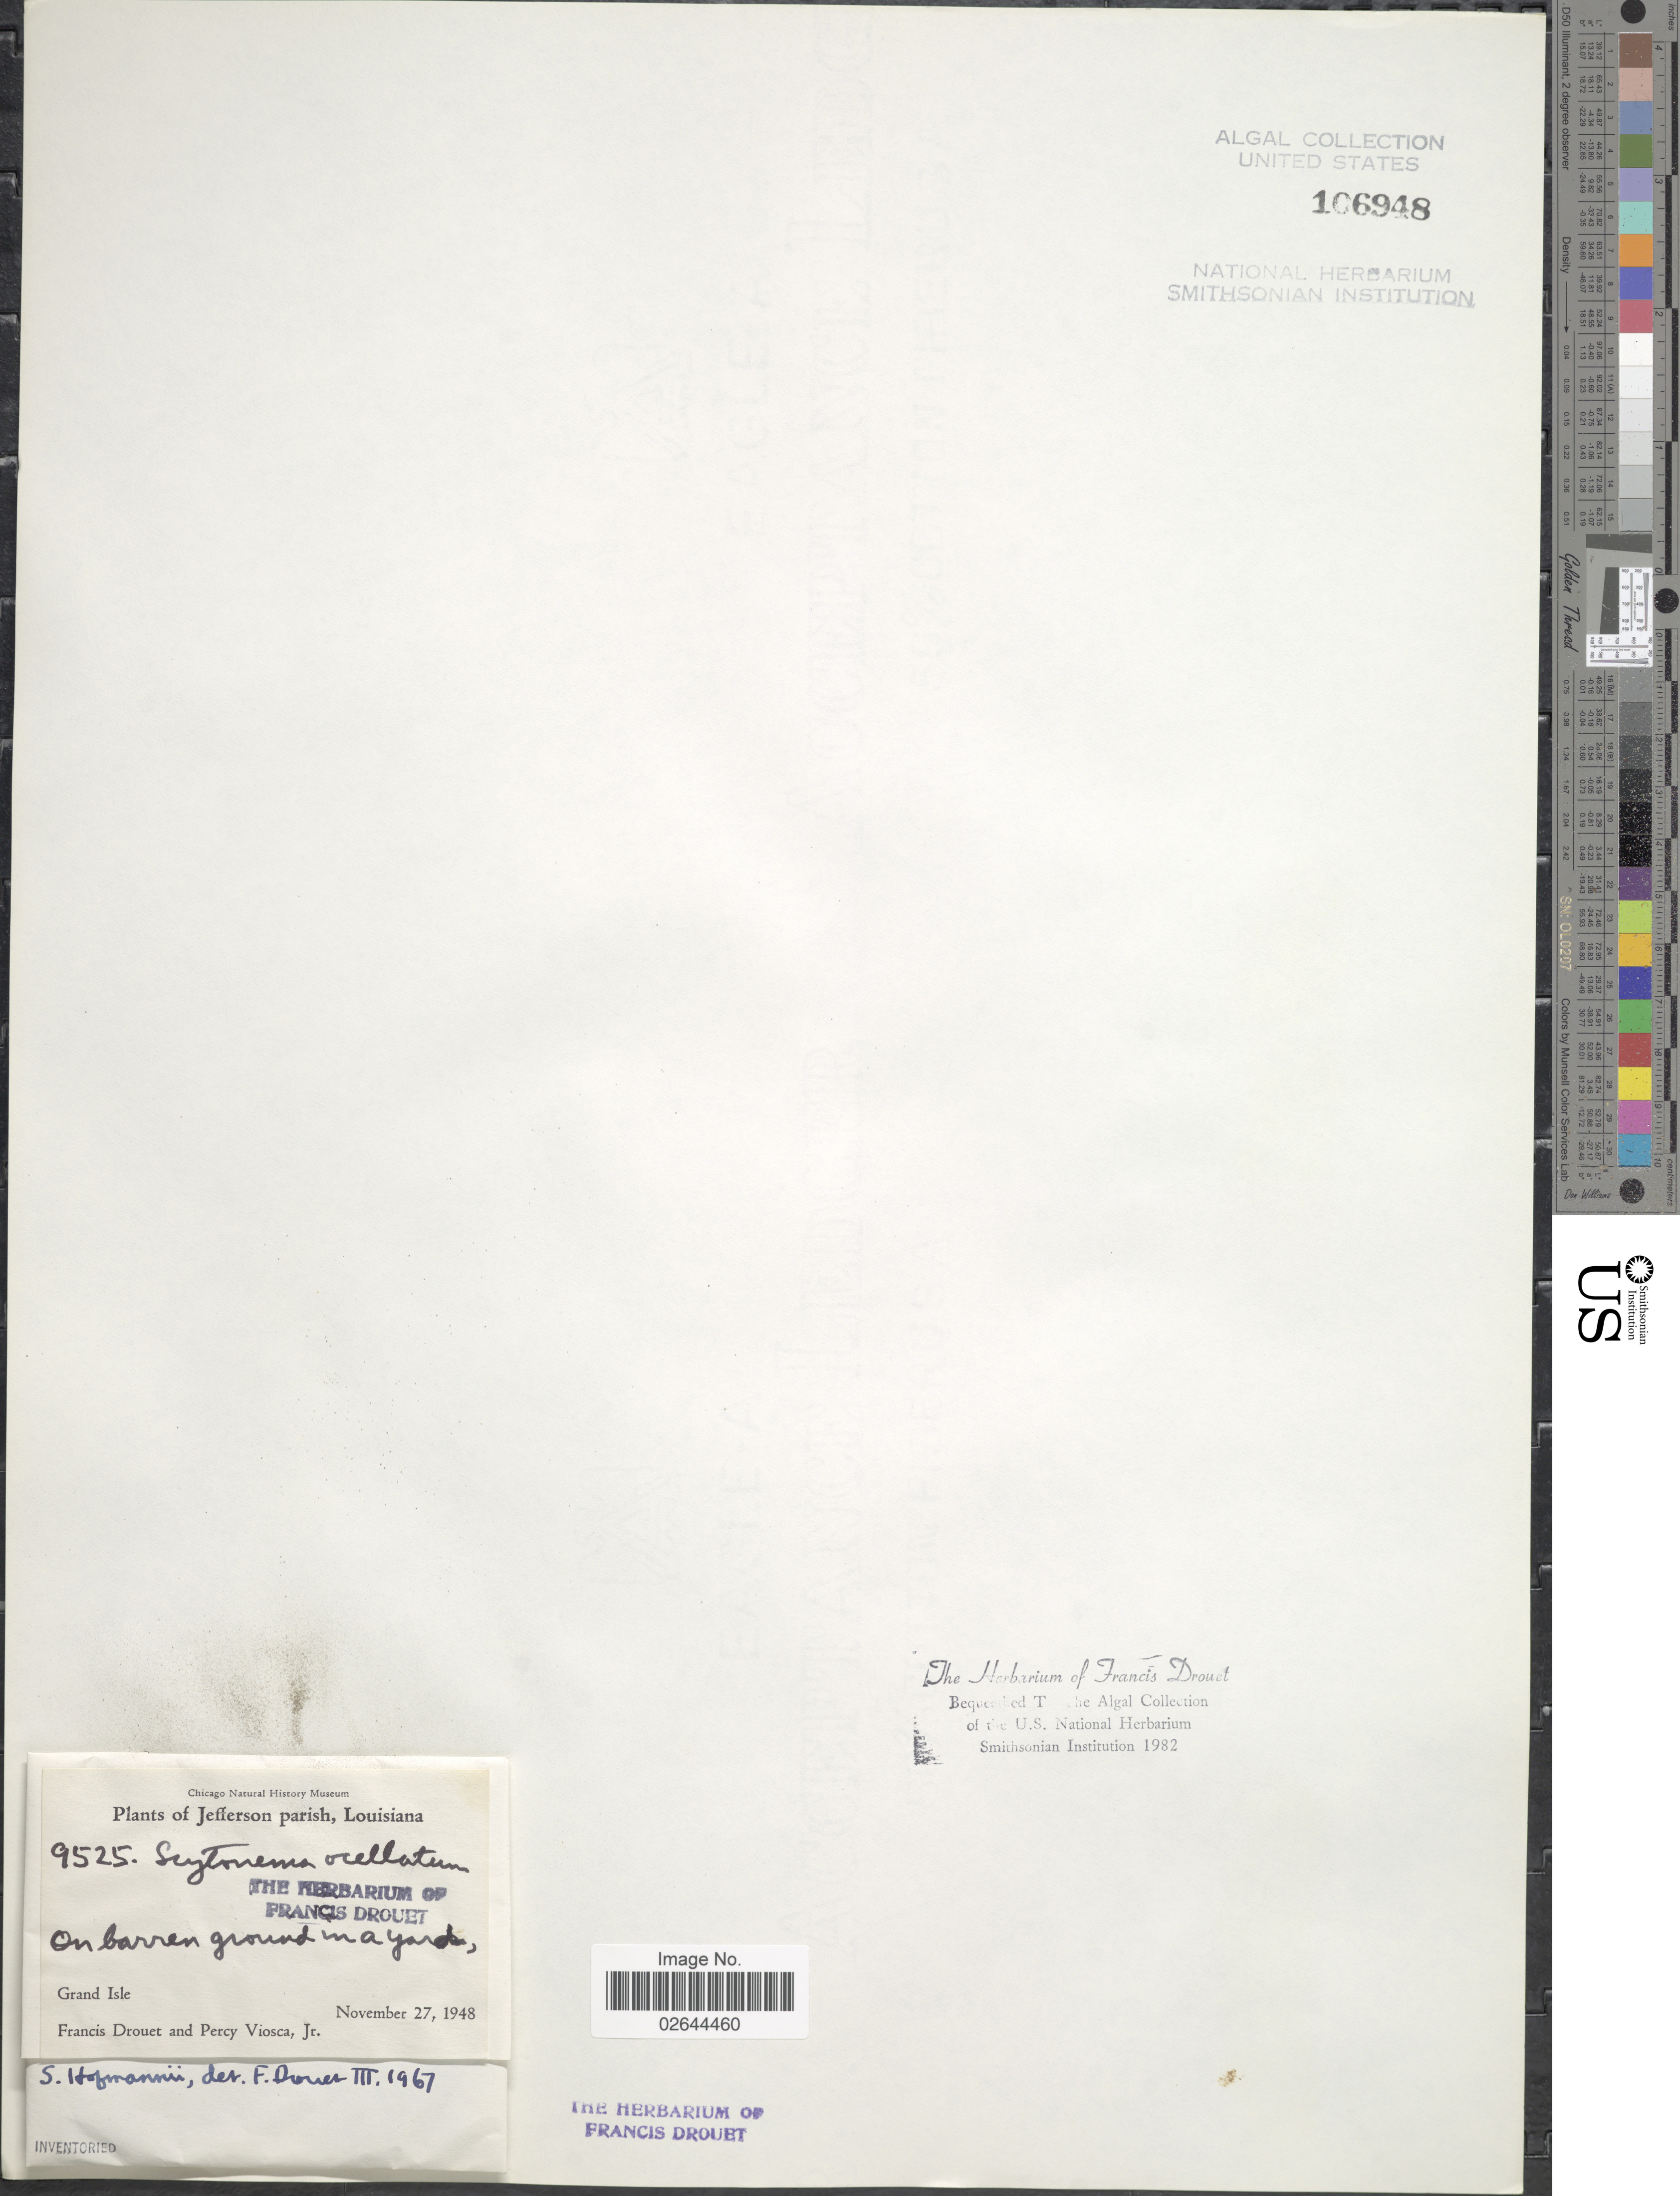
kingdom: Bacteria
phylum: Cyanobacteria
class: Cyanobacteriia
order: Cyanobacteriales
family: Scytonemataceae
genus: Scytonema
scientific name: Scytonema hofmannii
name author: C. Agardh ex Bornet & Flahault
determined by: Drouet, F. E.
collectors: F. E. Drouet & P. Viosca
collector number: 9525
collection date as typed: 27 Nov 1948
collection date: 1948-11-27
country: United States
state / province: Louisiana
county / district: Jefferson Parish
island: Grand Isle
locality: Grand Isle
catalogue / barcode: US 106948